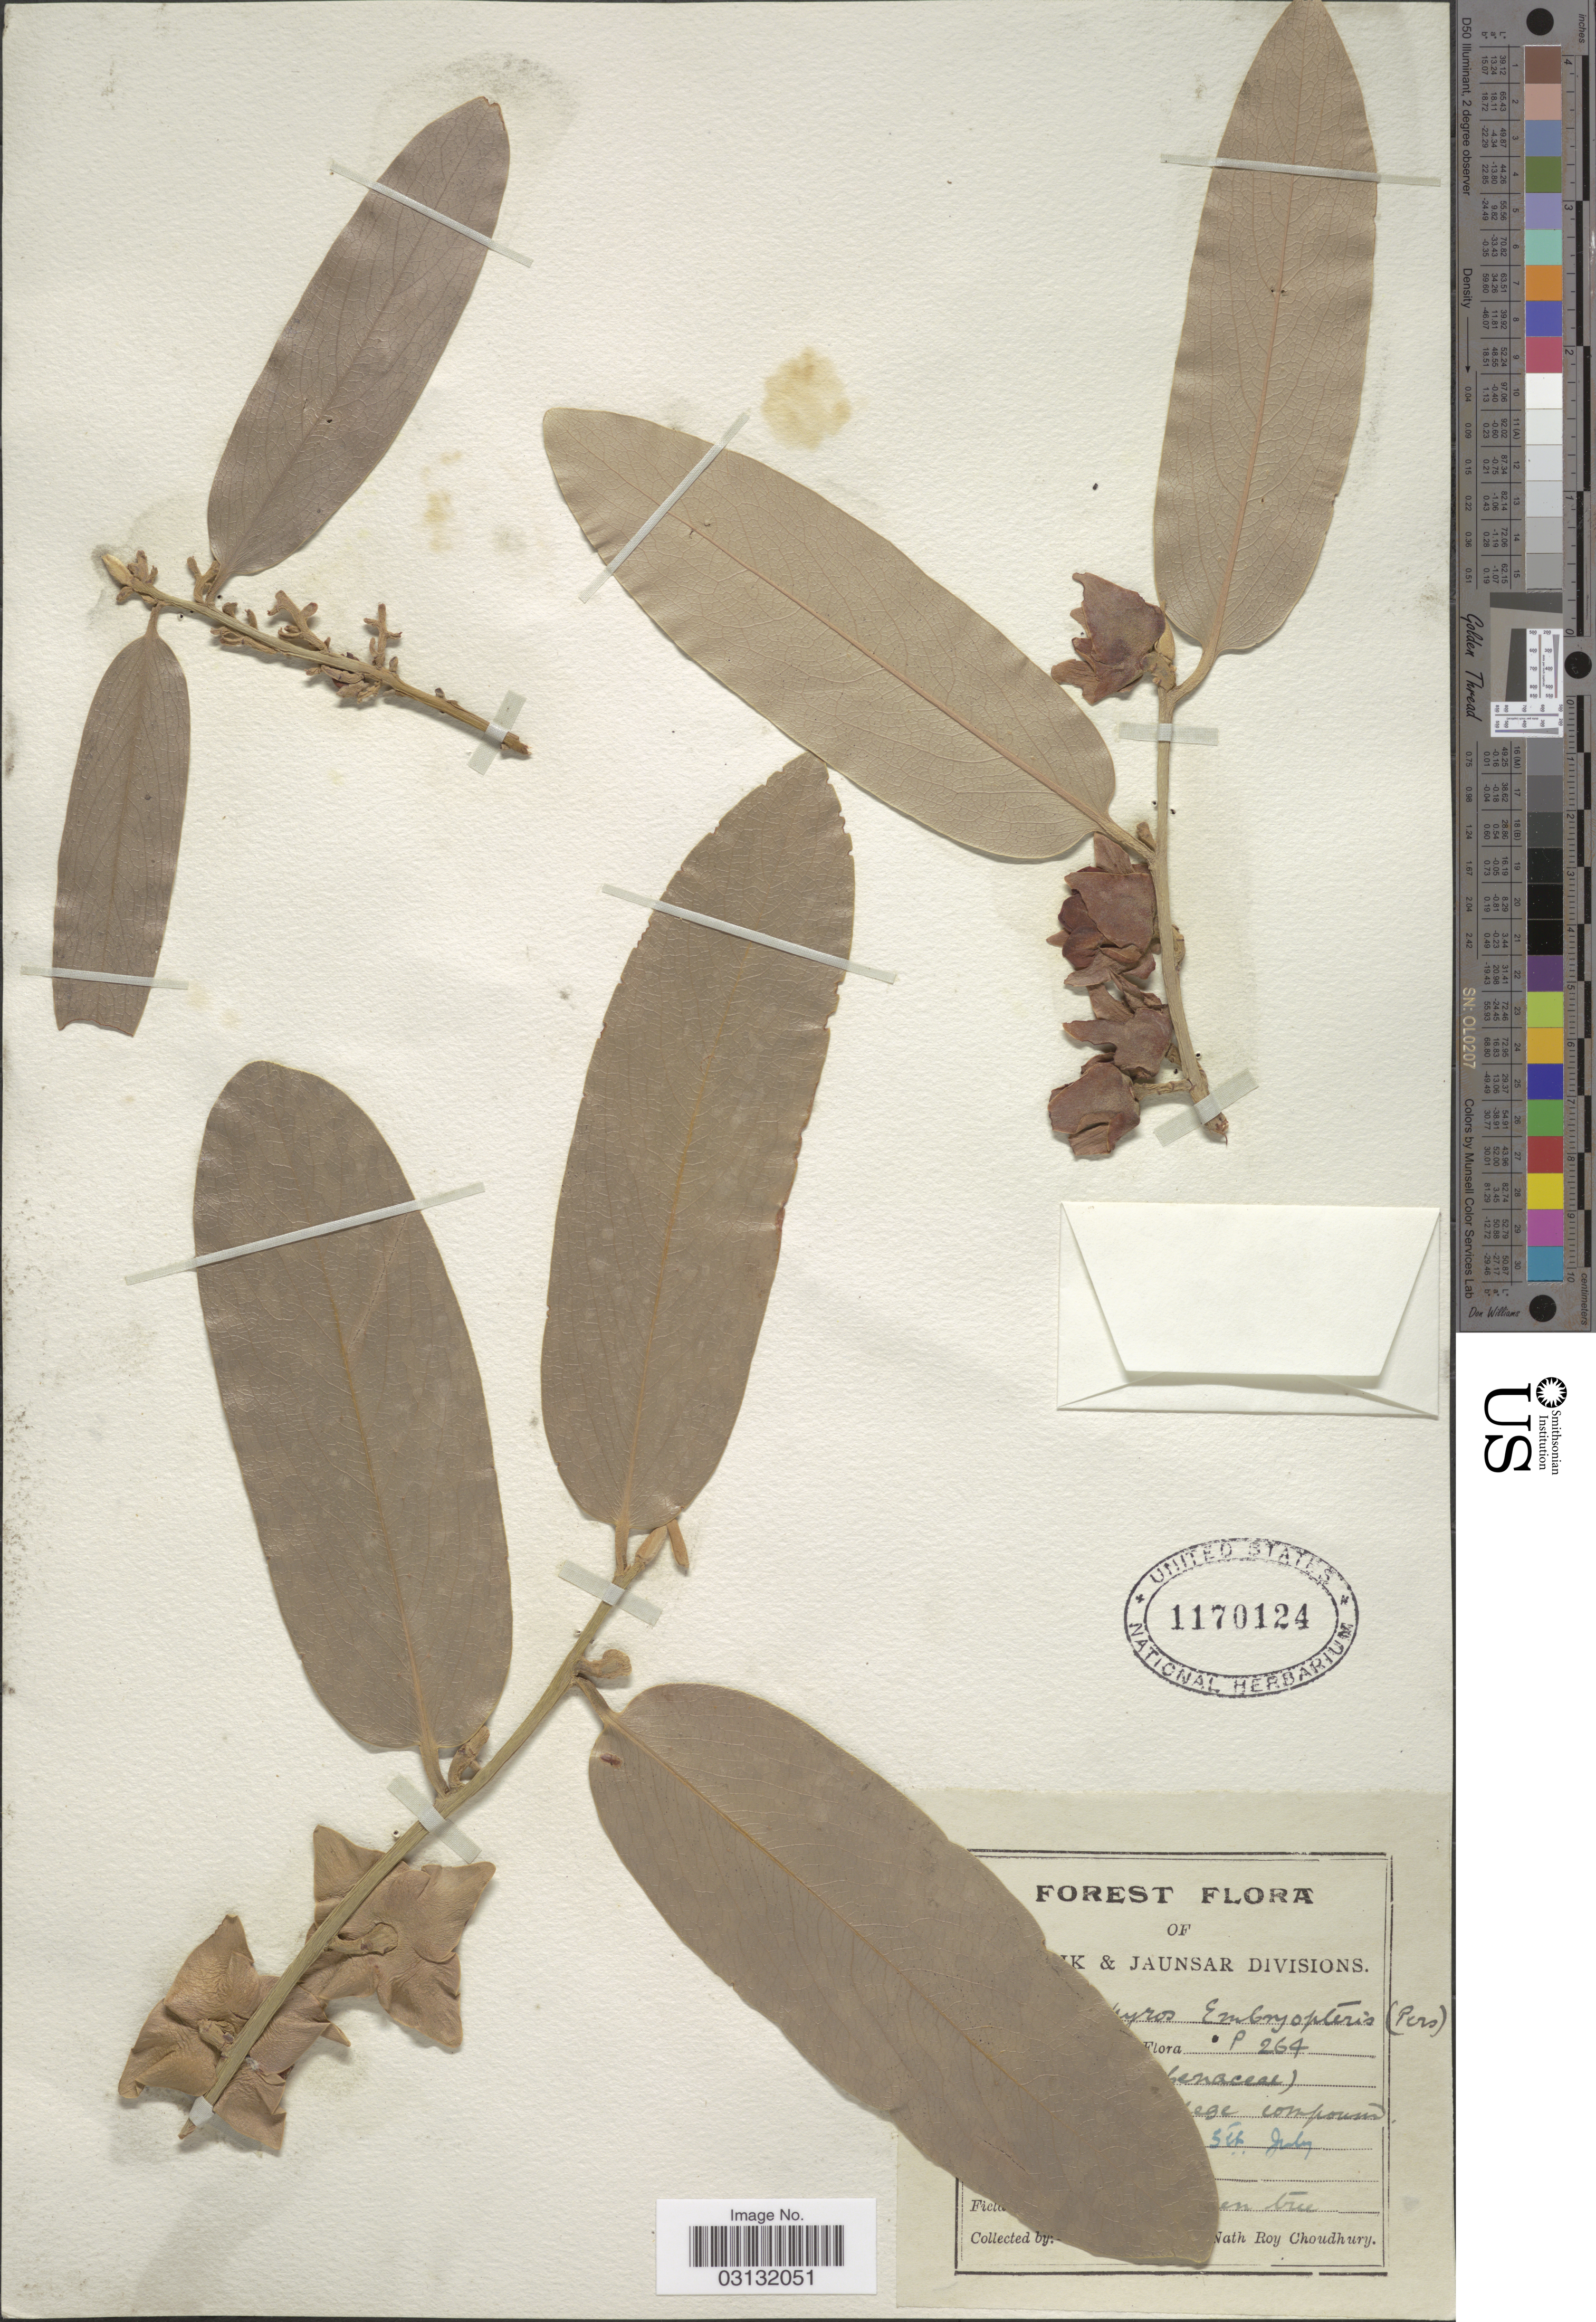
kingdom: Plantae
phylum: Tracheophyta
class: Magnoliopsida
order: Ericales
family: Ebenaceae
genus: Diospyros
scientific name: Diospyros malabarica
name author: (Desr.) Kostel.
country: India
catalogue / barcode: US 1170124